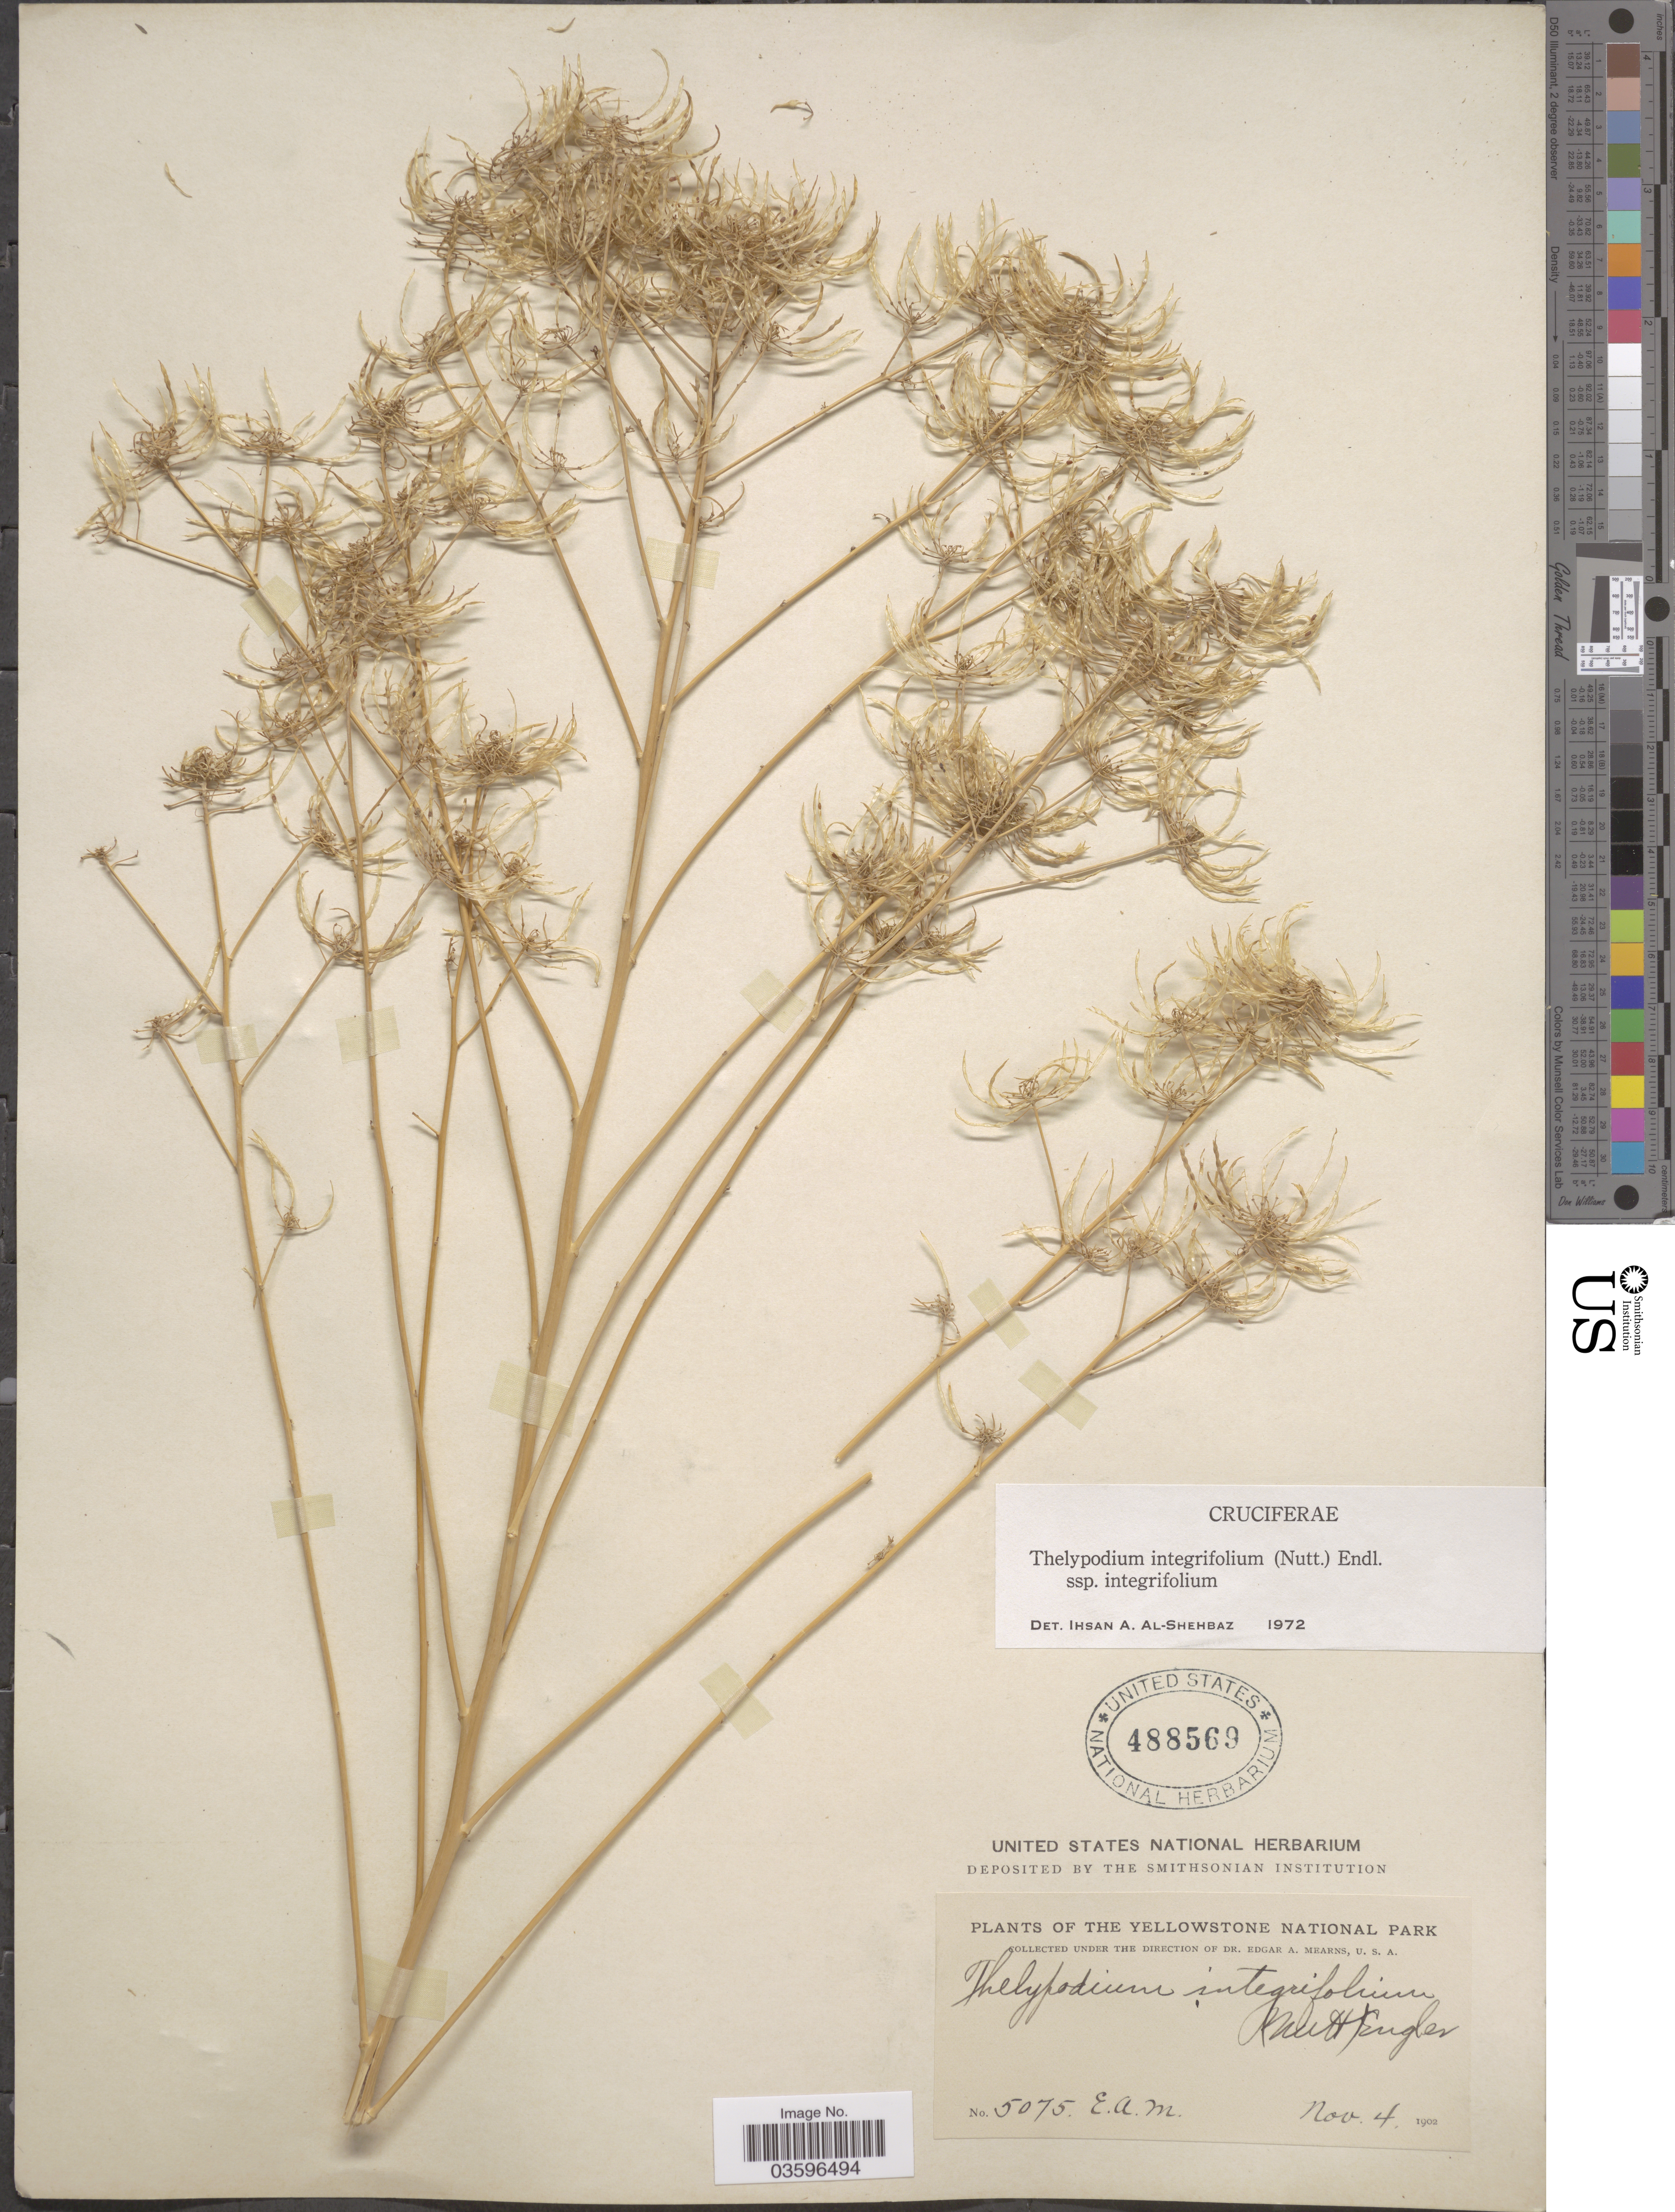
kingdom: Plantae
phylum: Tracheophyta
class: Magnoliopsida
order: Brassicales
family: Brassicaceae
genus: Thelypodium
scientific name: Thelypodium integrifolium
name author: (Nutt.) Endl.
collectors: E. A. Mearns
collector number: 5075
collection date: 1902-11-04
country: United States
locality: Yellowstone National Park.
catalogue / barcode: US 488569